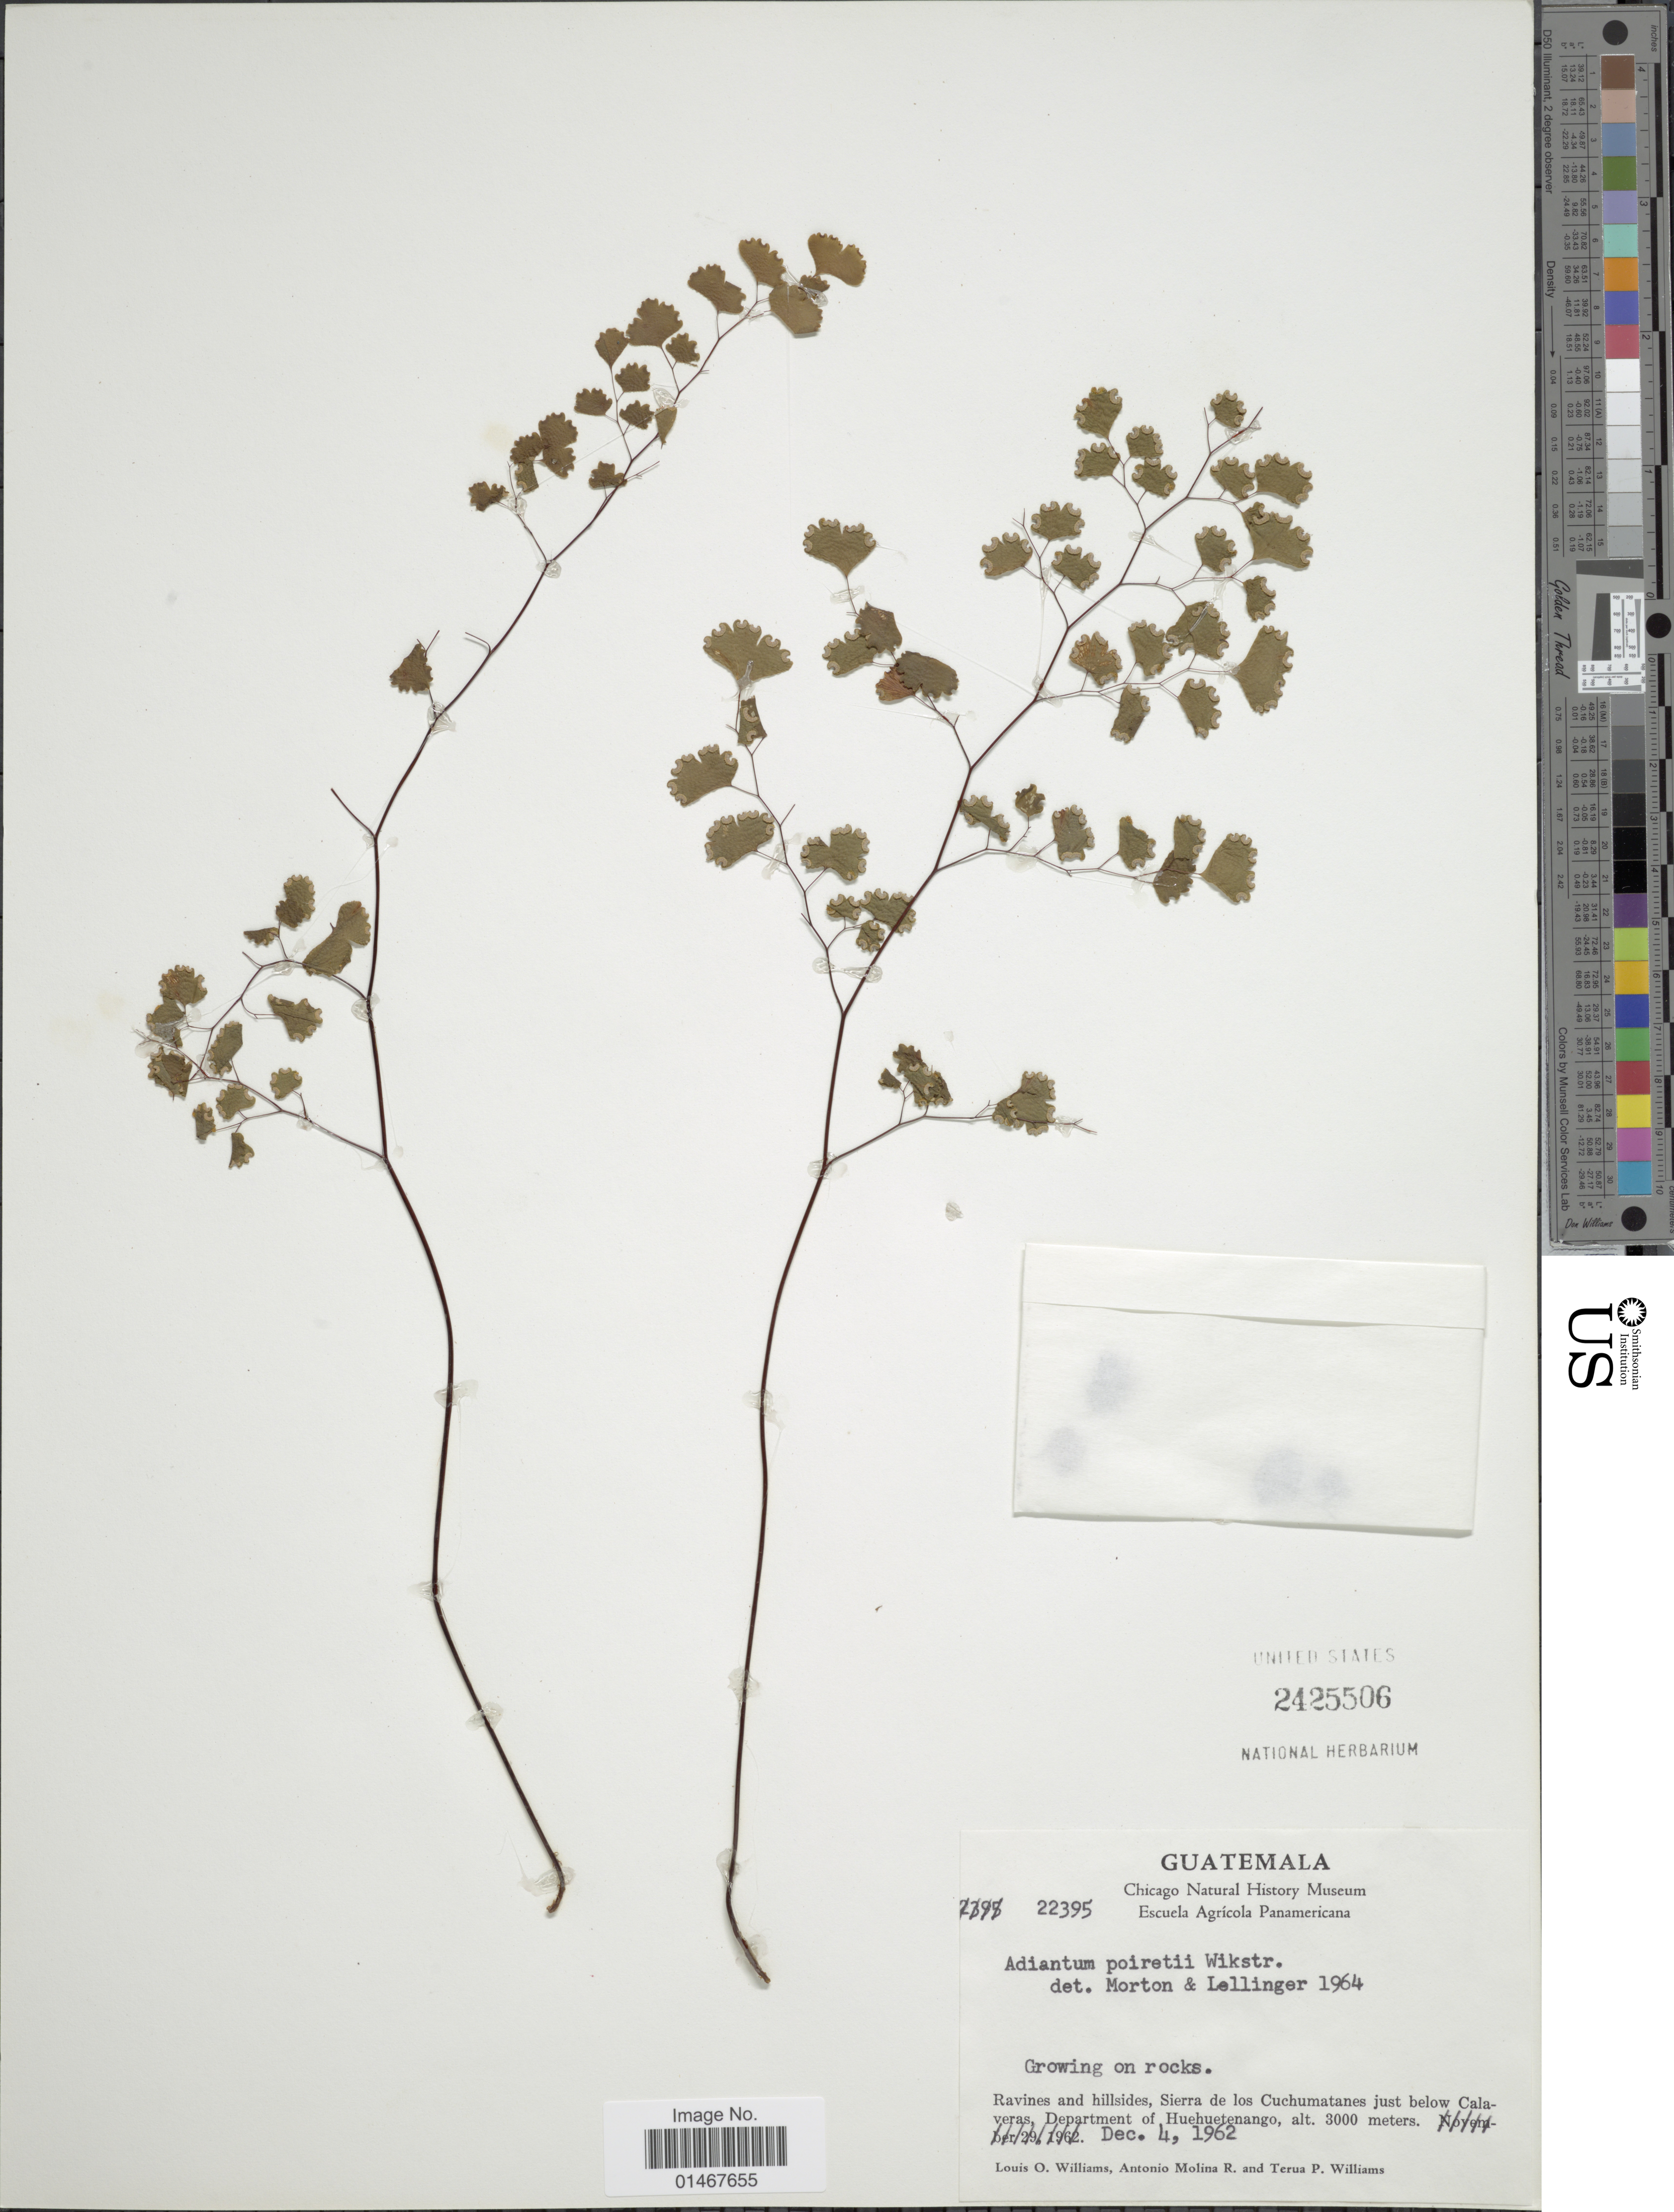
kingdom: Plantae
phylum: Tracheophyta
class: Polypodiopsida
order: Polypodiales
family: Pteridaceae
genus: Adiantum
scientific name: Adiantum poiretii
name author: Wikstr.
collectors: L. O. Williams, A. Molina R. & T. P. Williams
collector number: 22395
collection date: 1962-12-04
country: Guatemala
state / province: Huehuetenango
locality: Ravines and hillsides, Sierra de los Cuchumatanes just below Calaveras, Department of Huehuetenango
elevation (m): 3000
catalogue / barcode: US 2425506